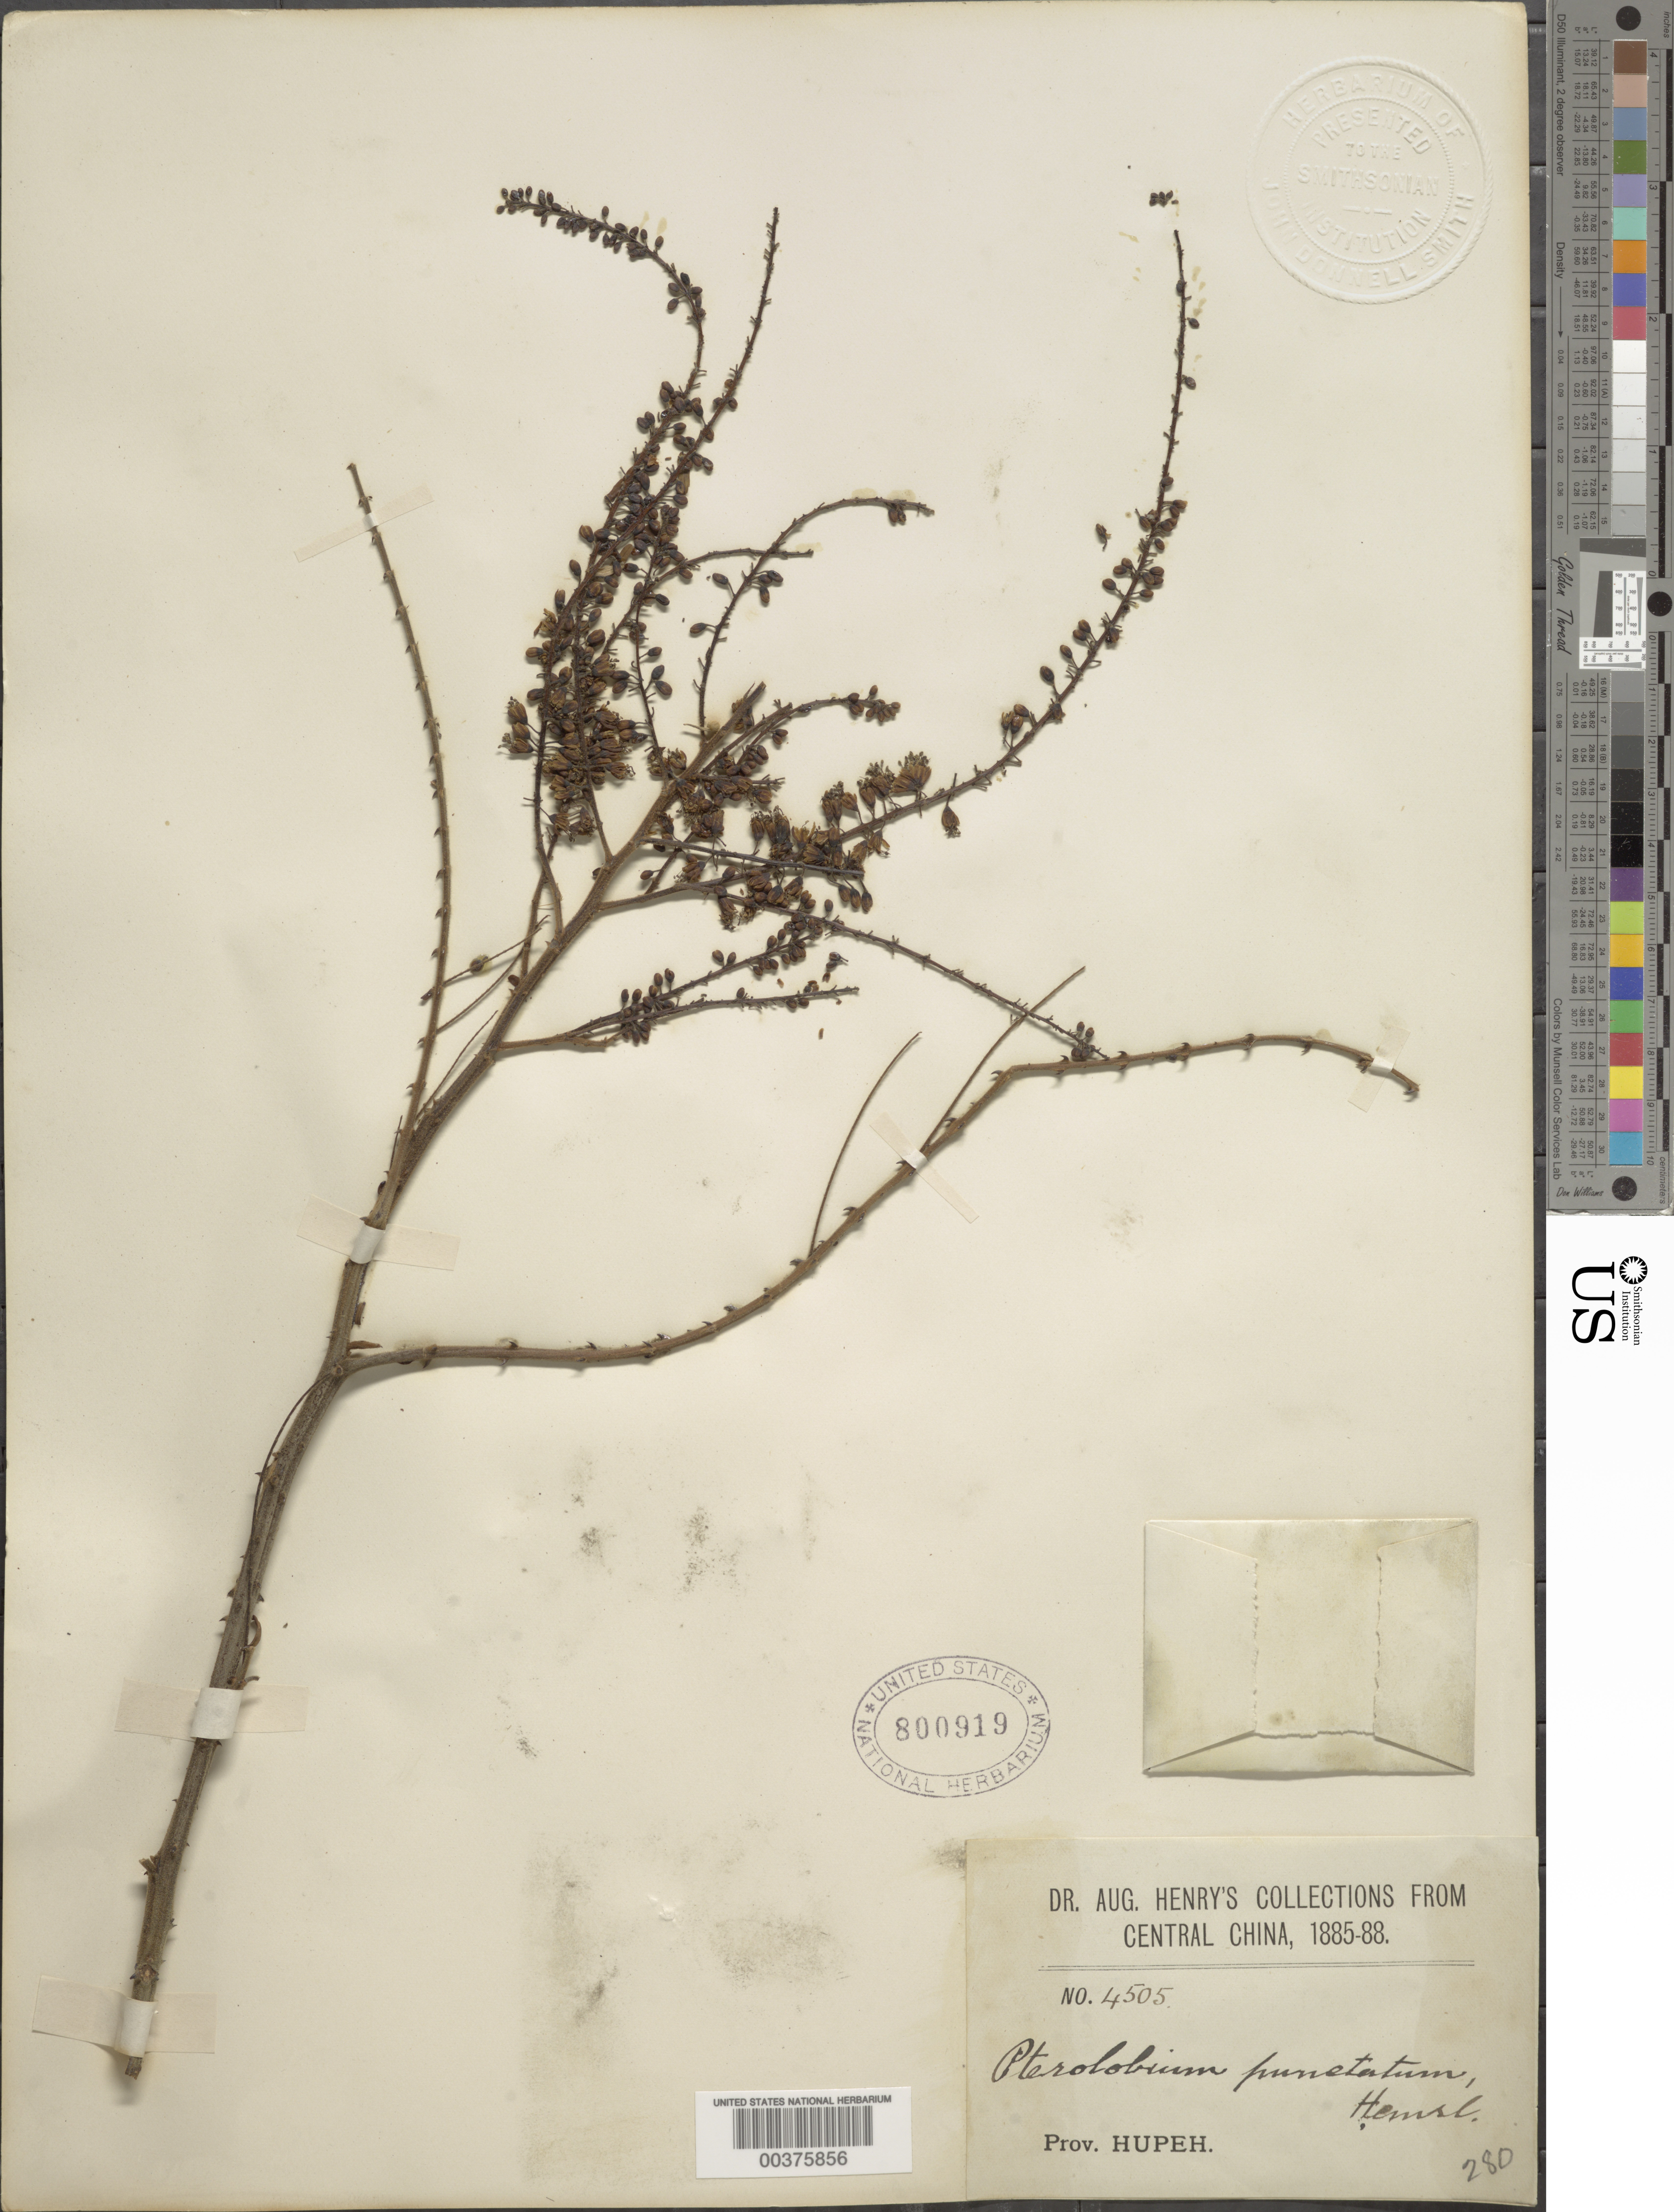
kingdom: Plantae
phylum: Tracheophyta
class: Magnoliopsida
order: Fabales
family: Fabaceae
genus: Pterolobium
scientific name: Pterolobium punctatum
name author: Hemsl.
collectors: A. Henry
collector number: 4505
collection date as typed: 1885 to -- -- 1888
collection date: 1885/1888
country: China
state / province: Hubei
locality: Prov. Hupeh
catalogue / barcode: US 800919